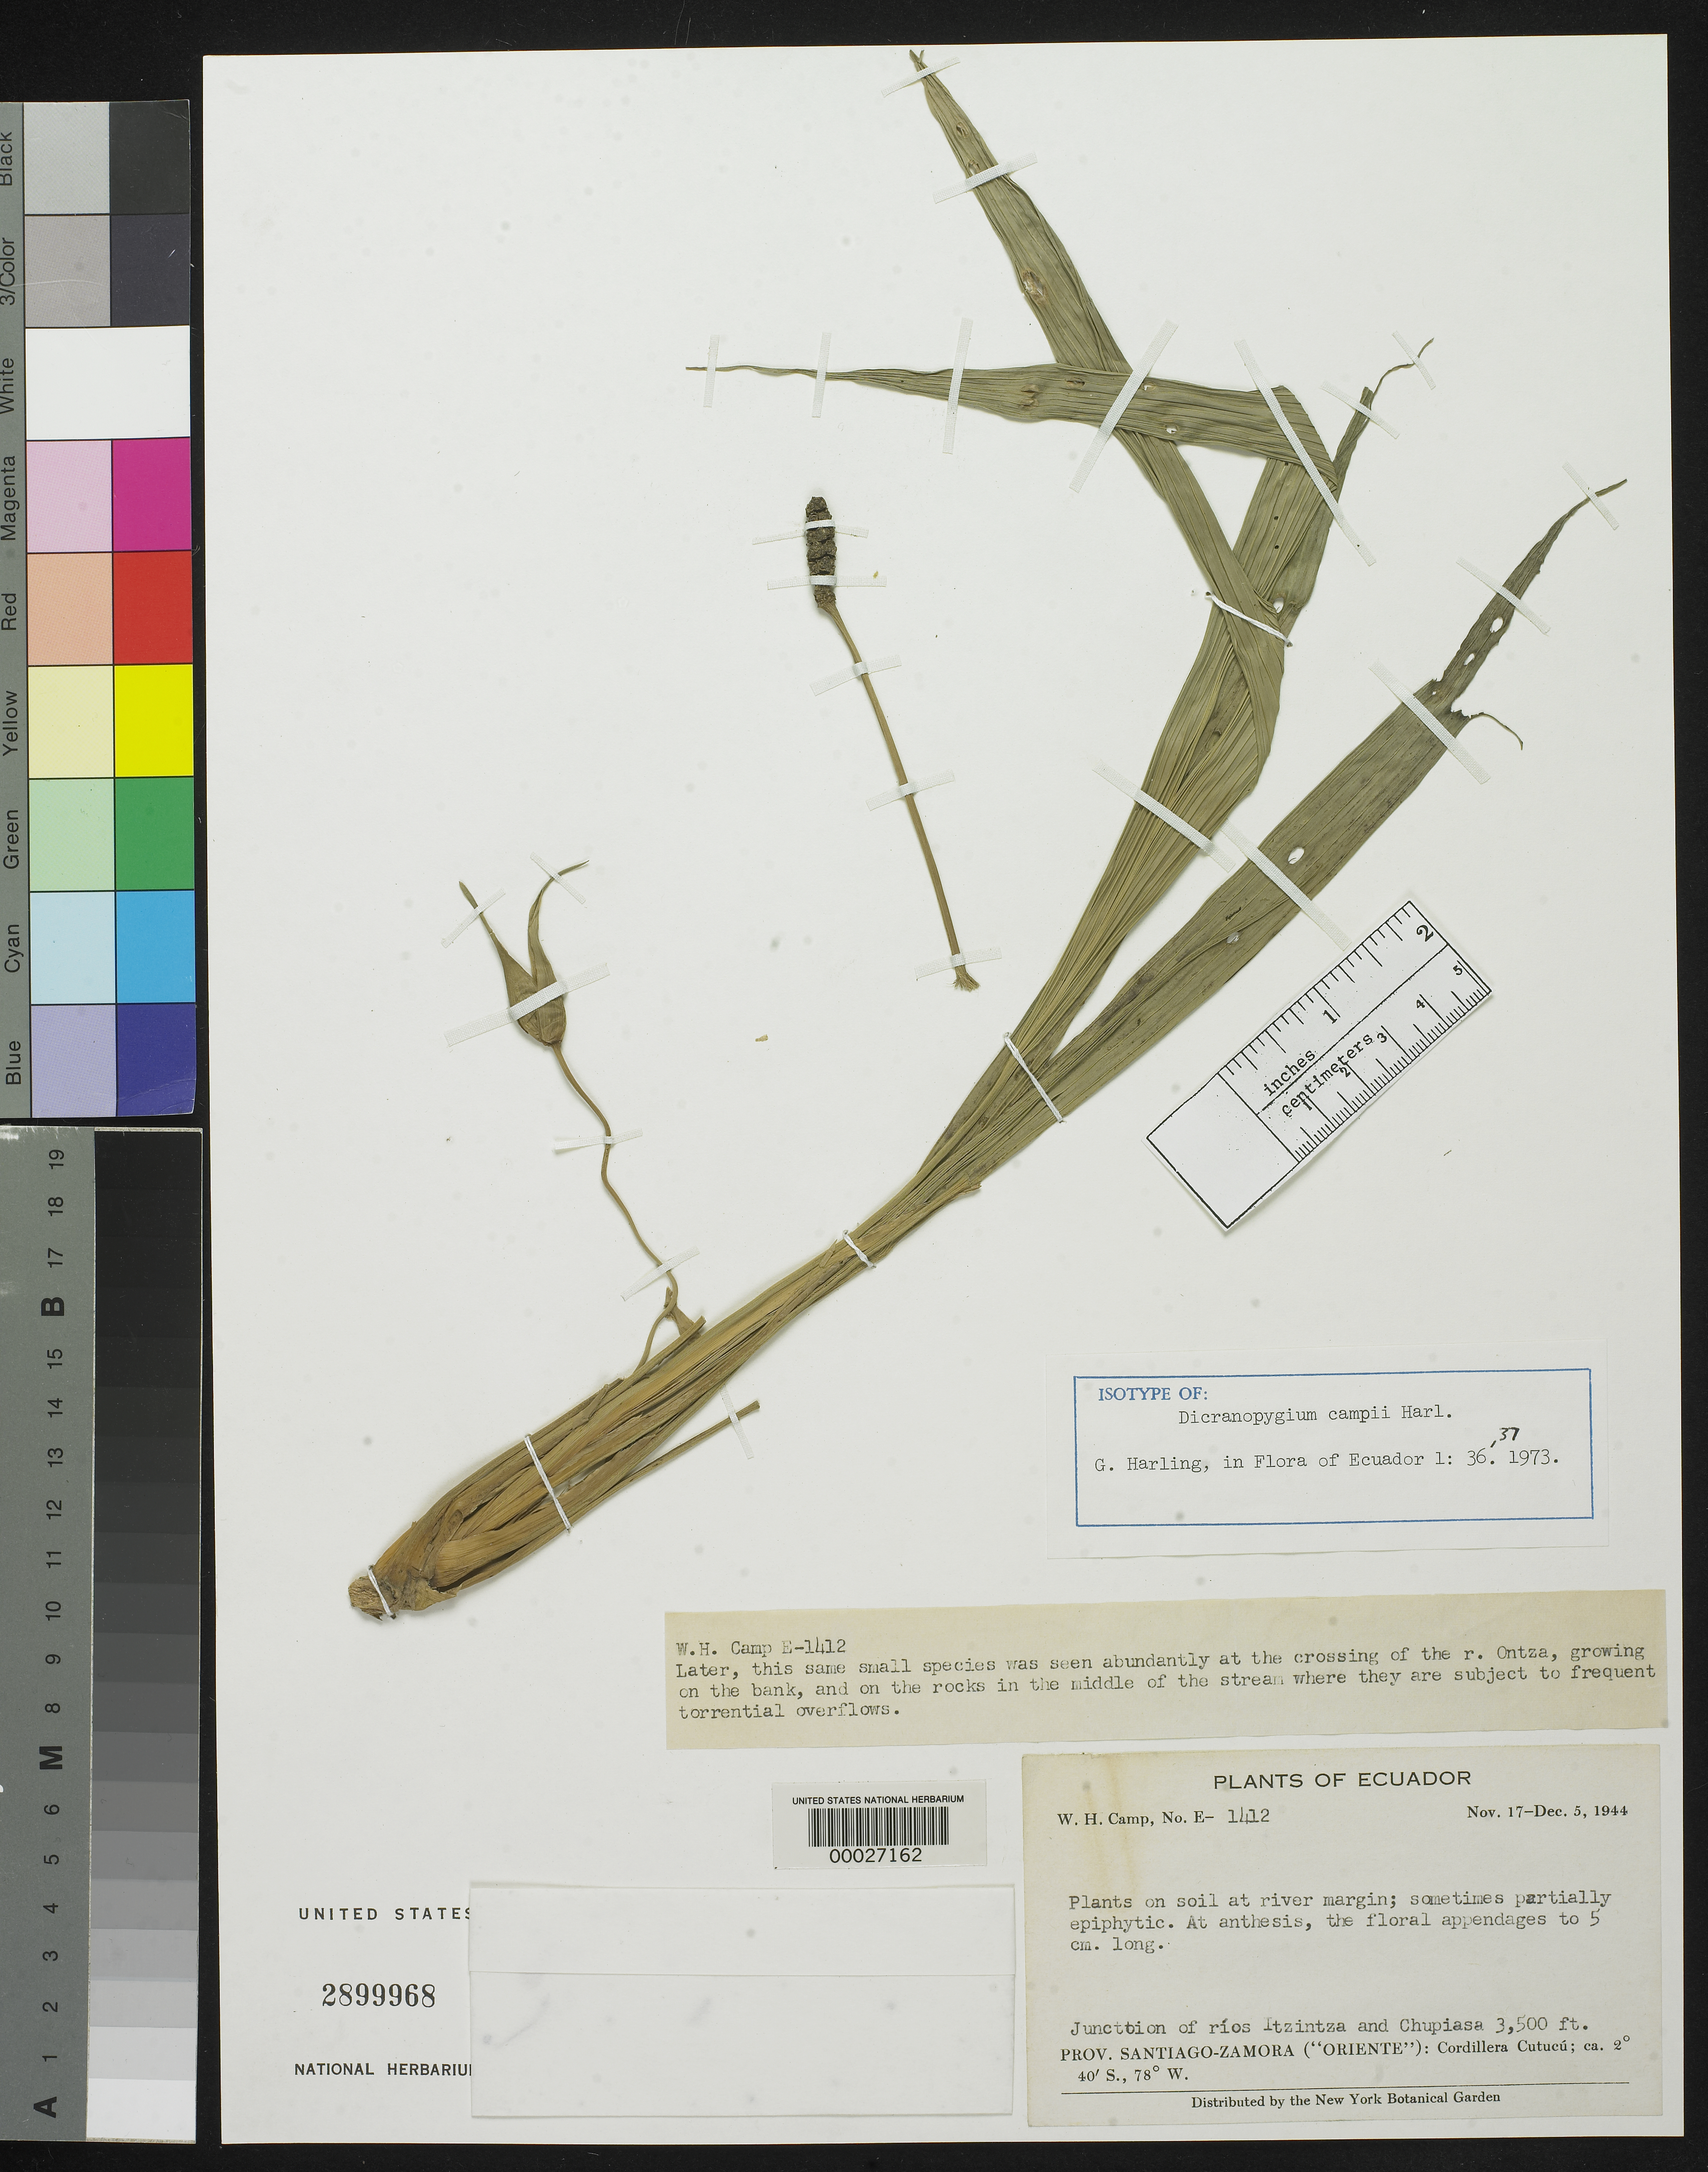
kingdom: Plantae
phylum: Tracheophyta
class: Liliopsida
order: Pandanales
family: Cyclanthaceae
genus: Dicranopygium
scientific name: Dicranopygium campii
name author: Harling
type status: Isotype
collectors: W. H. Camp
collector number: E-1412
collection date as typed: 17 Nov 1944 to 05 Dec 1944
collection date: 1944-11-17/1944-12-05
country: Ecuador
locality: Santiago-Zamora, Cordilerra Cutucu, junc. of Rios Itzintza & Chupiasa; alt. 3500 ft.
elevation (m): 1067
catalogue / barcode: US 2899968